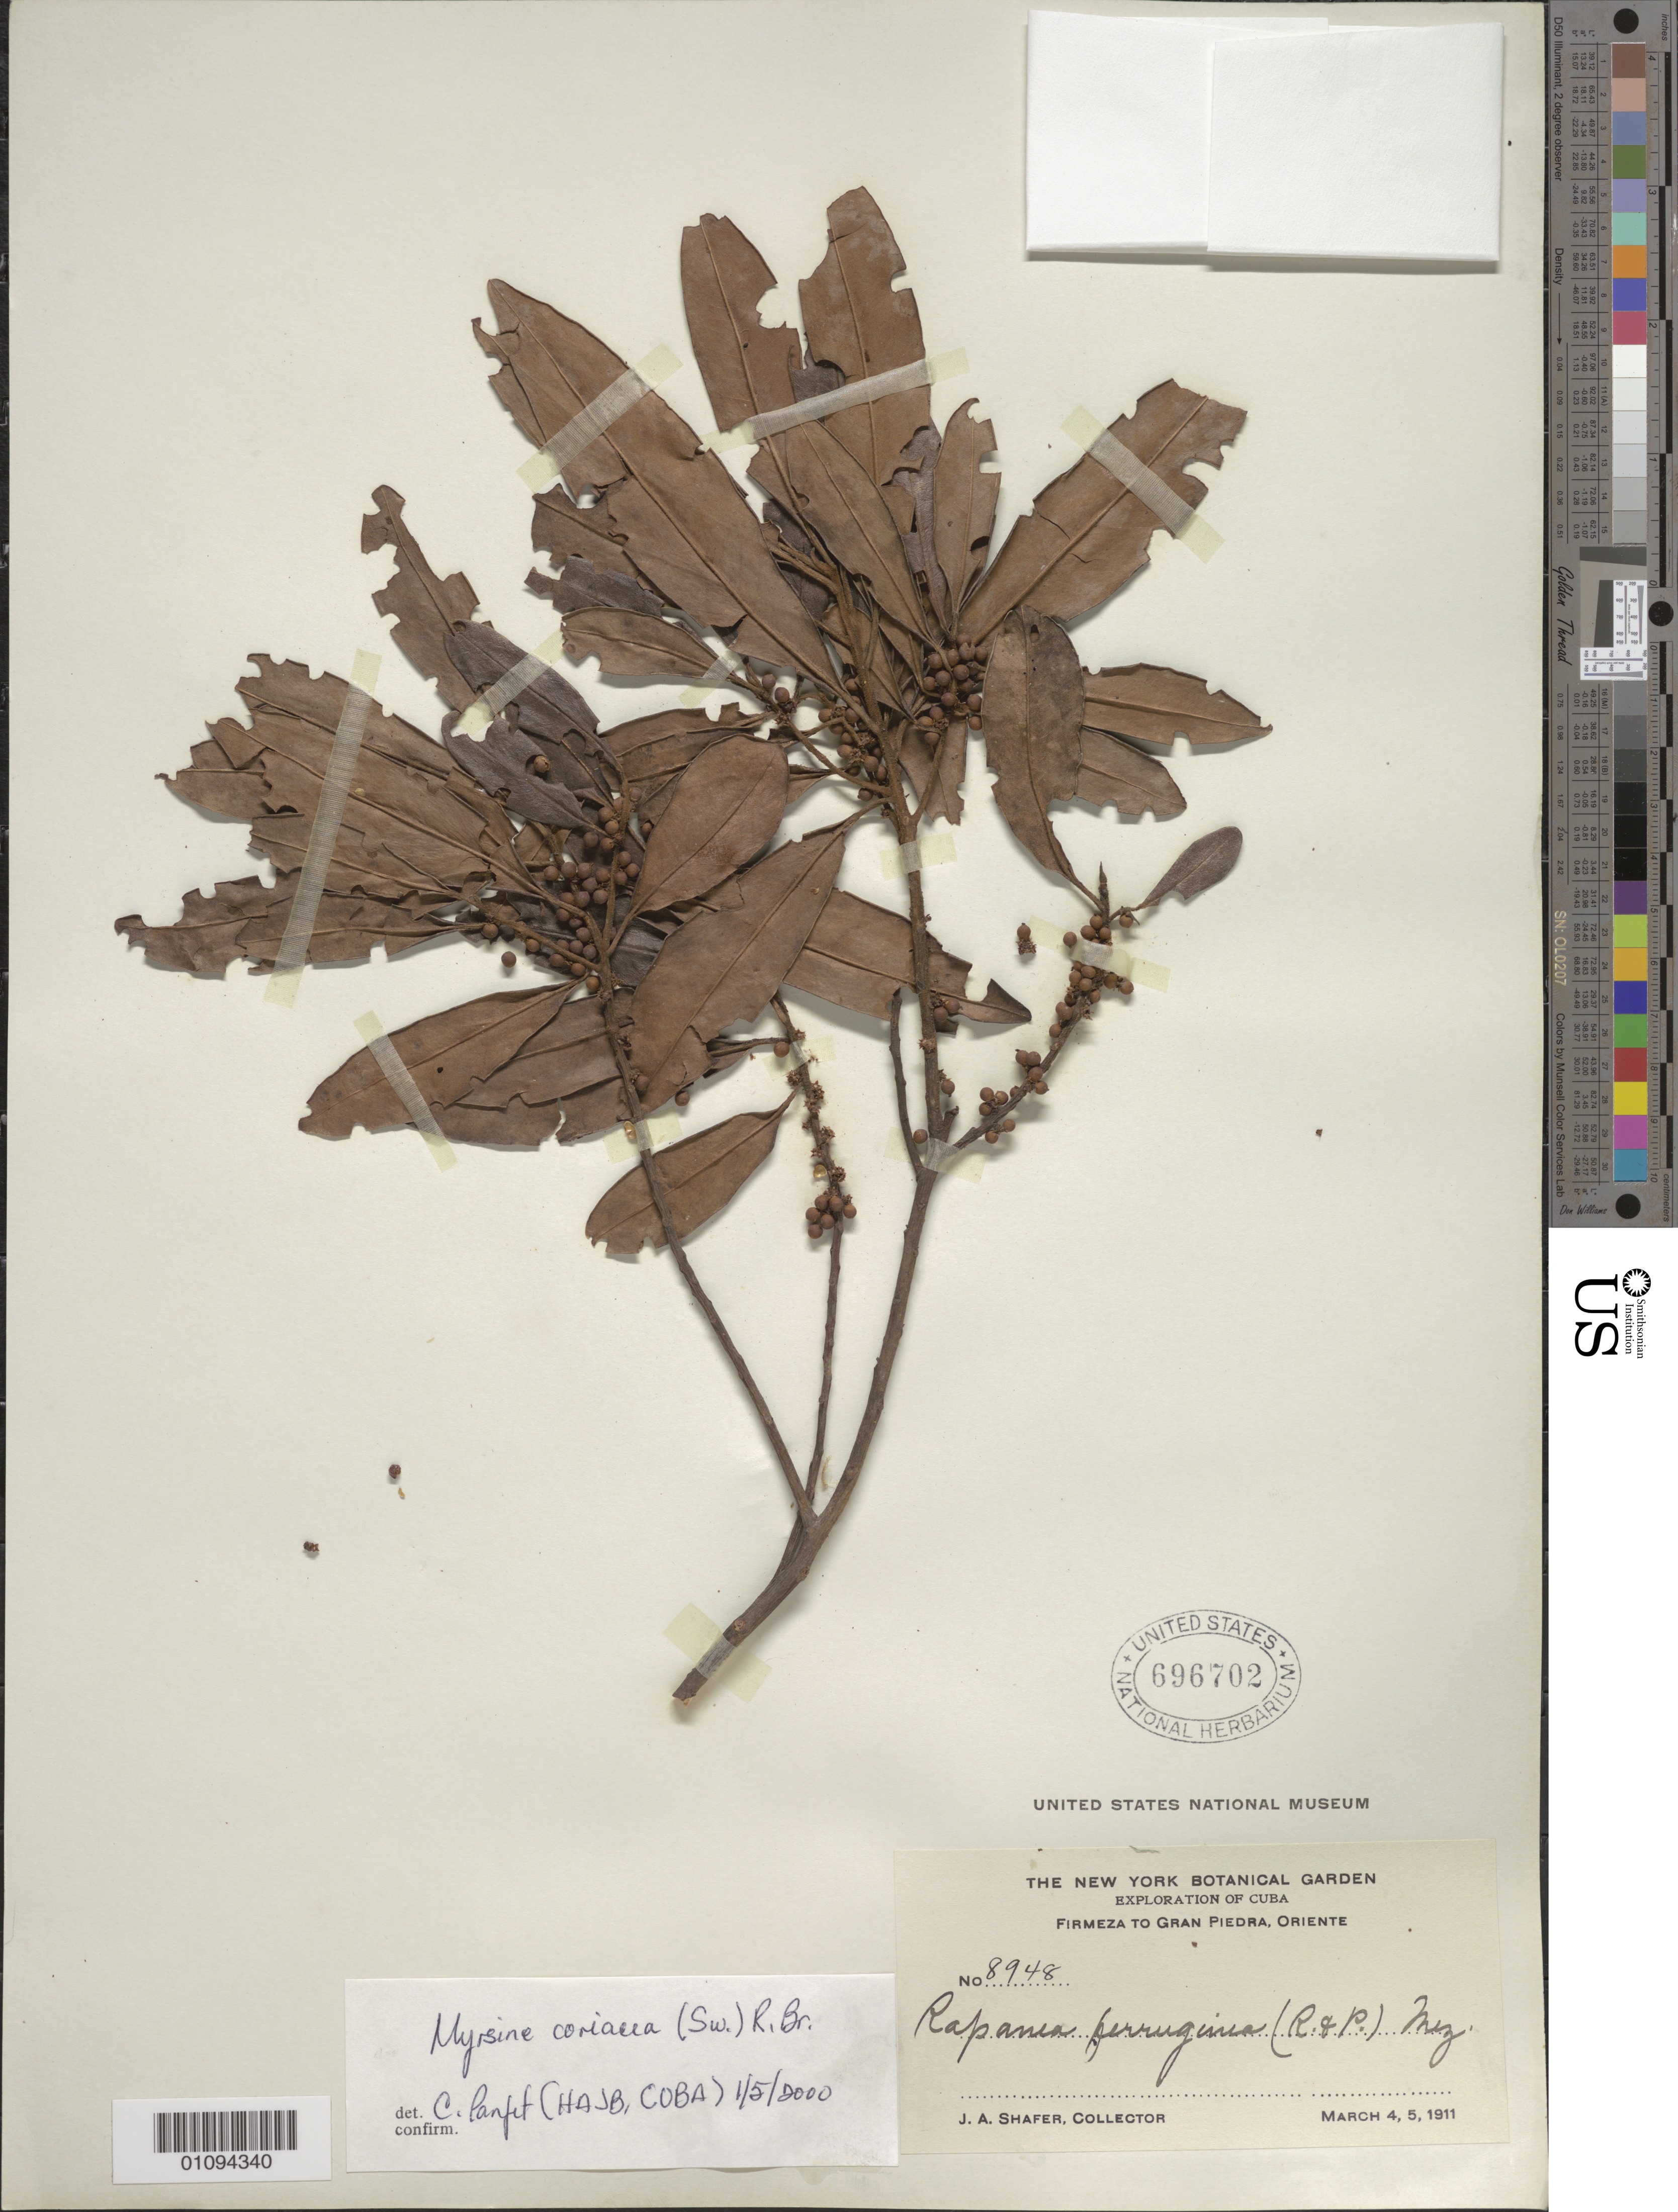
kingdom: Plantae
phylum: Tracheophyta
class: Magnoliopsida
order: Ericales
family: Primulaceae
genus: Myrsine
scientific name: Myrsine coriacea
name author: (Sw.) R. Br. ex Roem. & Schult.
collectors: J. A. Shafer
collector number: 8948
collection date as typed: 04 Mar 1911 and 05 Mar 1911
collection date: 1911-03-04,1911-03-05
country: Cuba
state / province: Santiago de Cuba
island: Cuba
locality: Santiago de Cuba [Oriente]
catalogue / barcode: US 696702